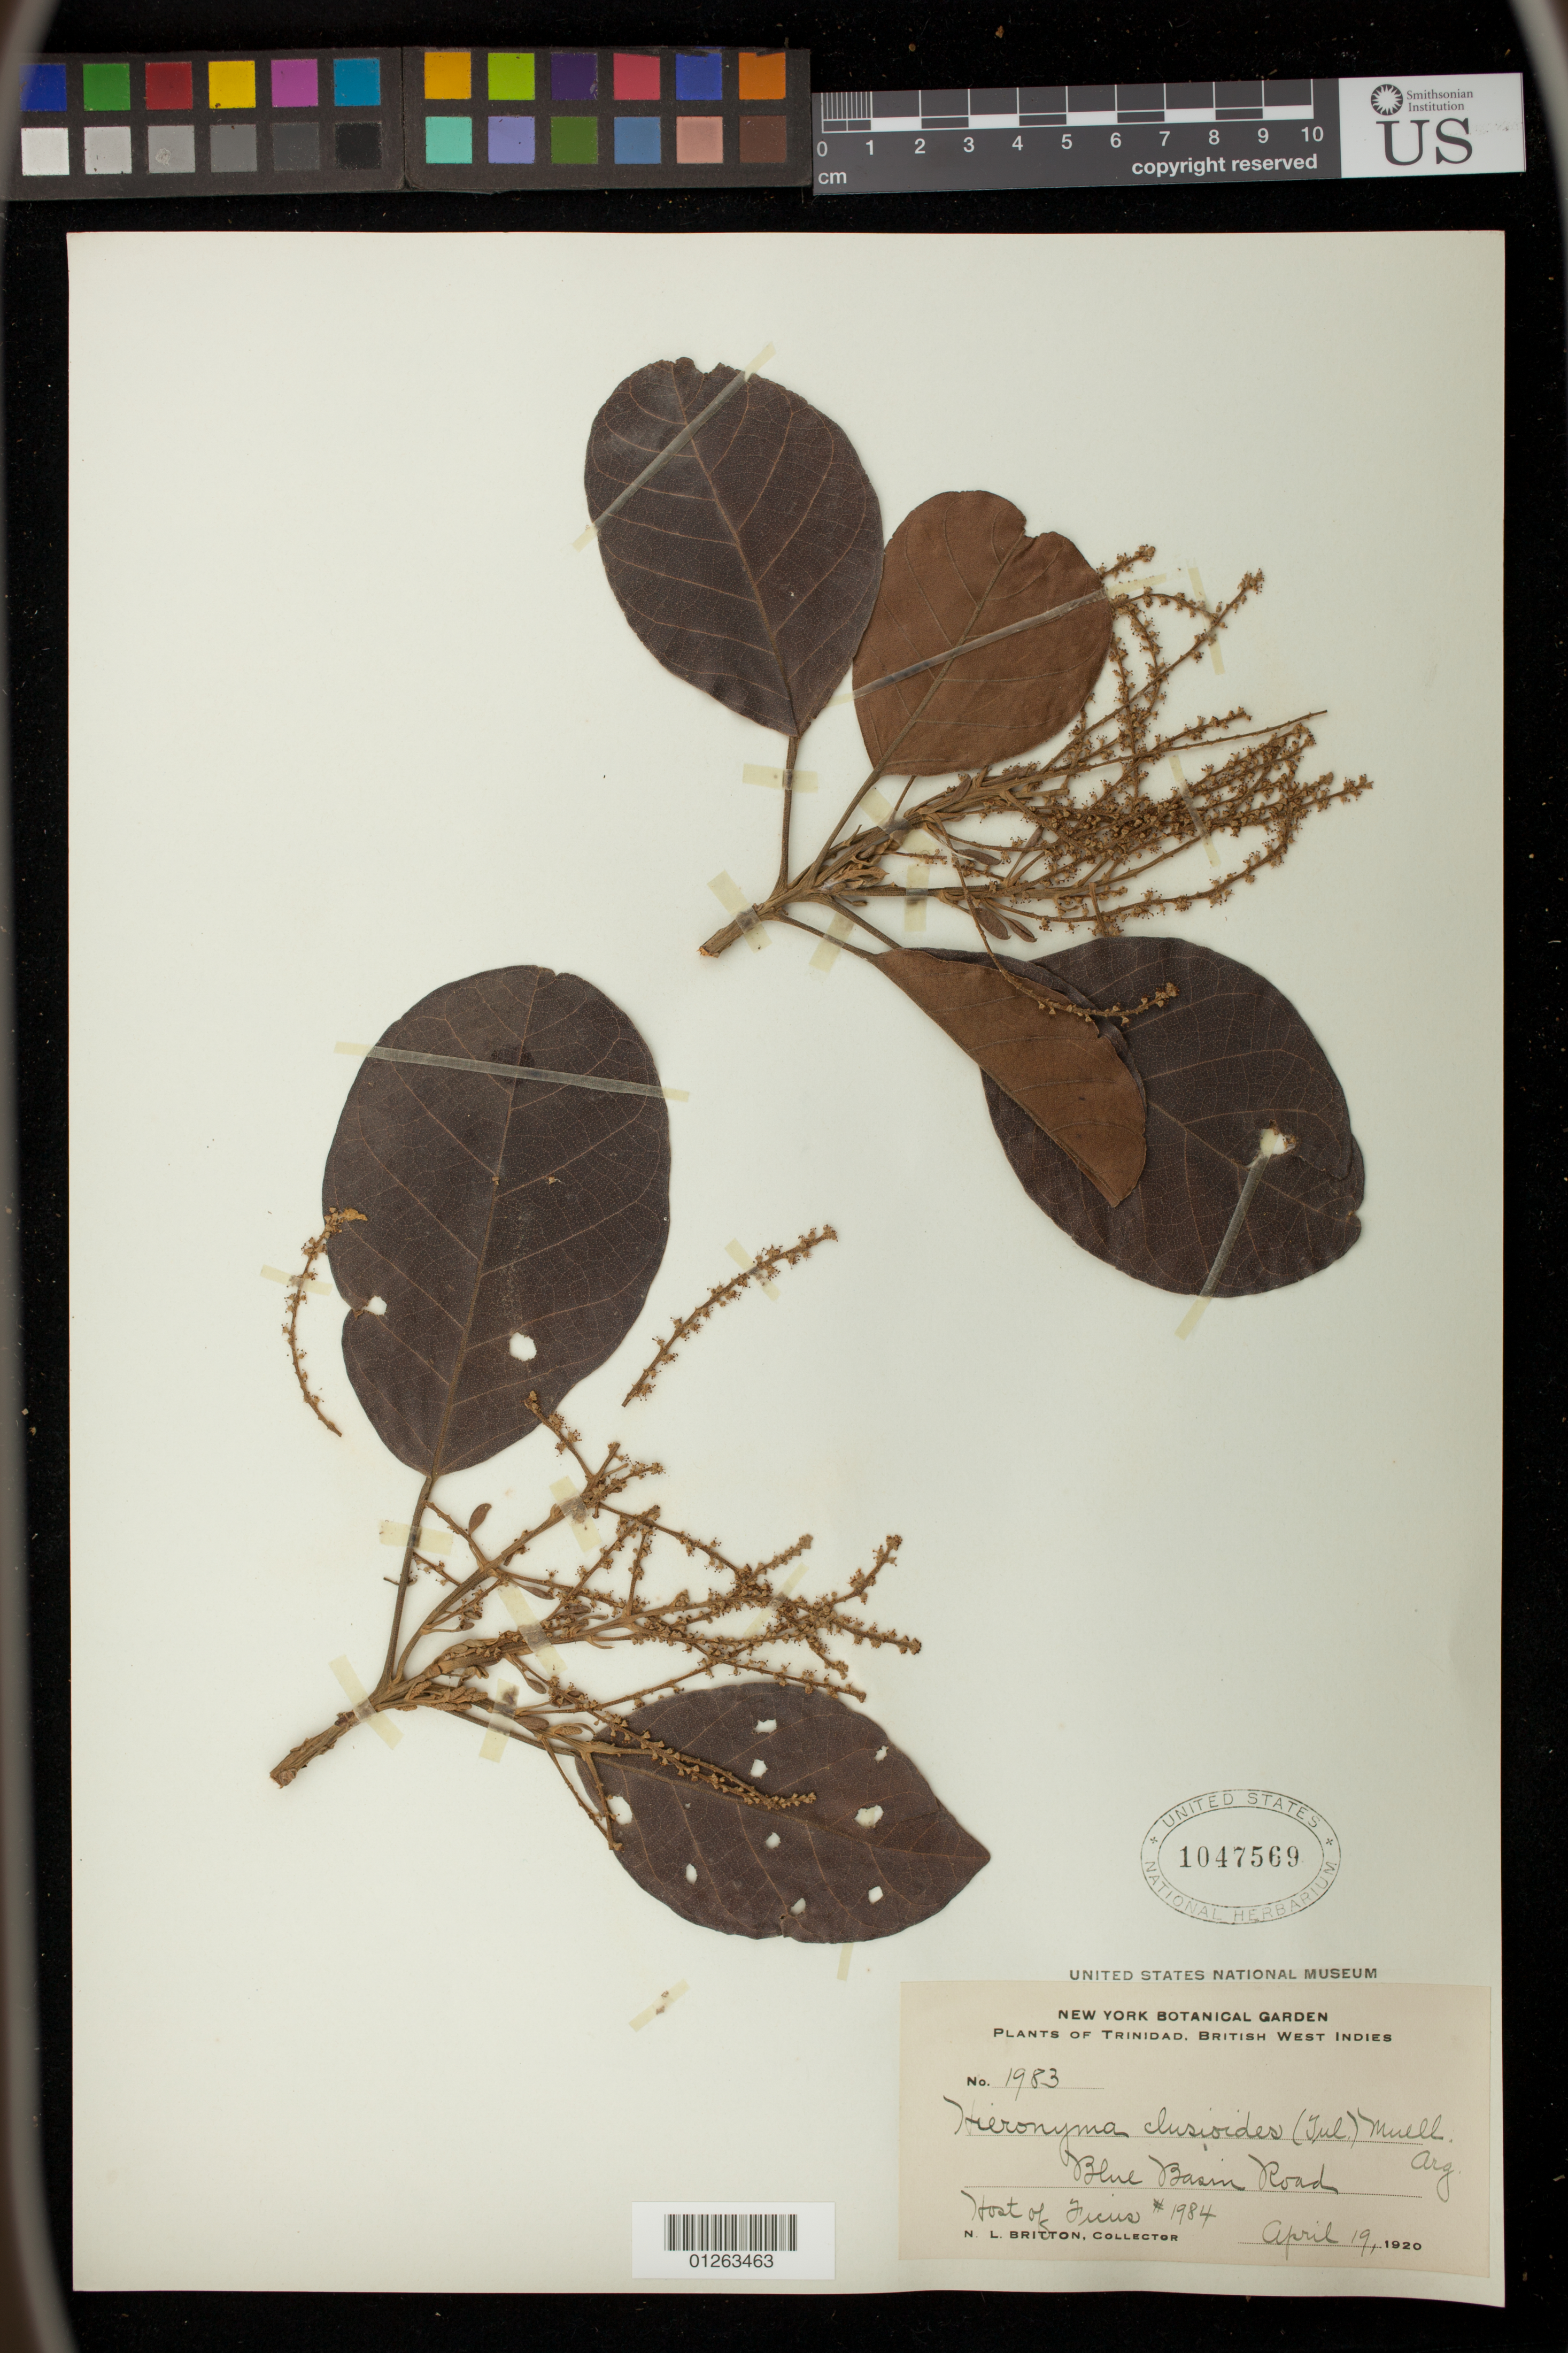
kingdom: Plantae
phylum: Tracheophyta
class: Magnoliopsida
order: Malpighiales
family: Phyllanthaceae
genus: Hieronyma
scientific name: Hieronyma clusioides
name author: (Tul.) Griseb.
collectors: N. Britton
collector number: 1983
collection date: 1920-04-19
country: Trinidad and Tobago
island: Trinidad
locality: Blue Basin Road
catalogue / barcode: US 1047569